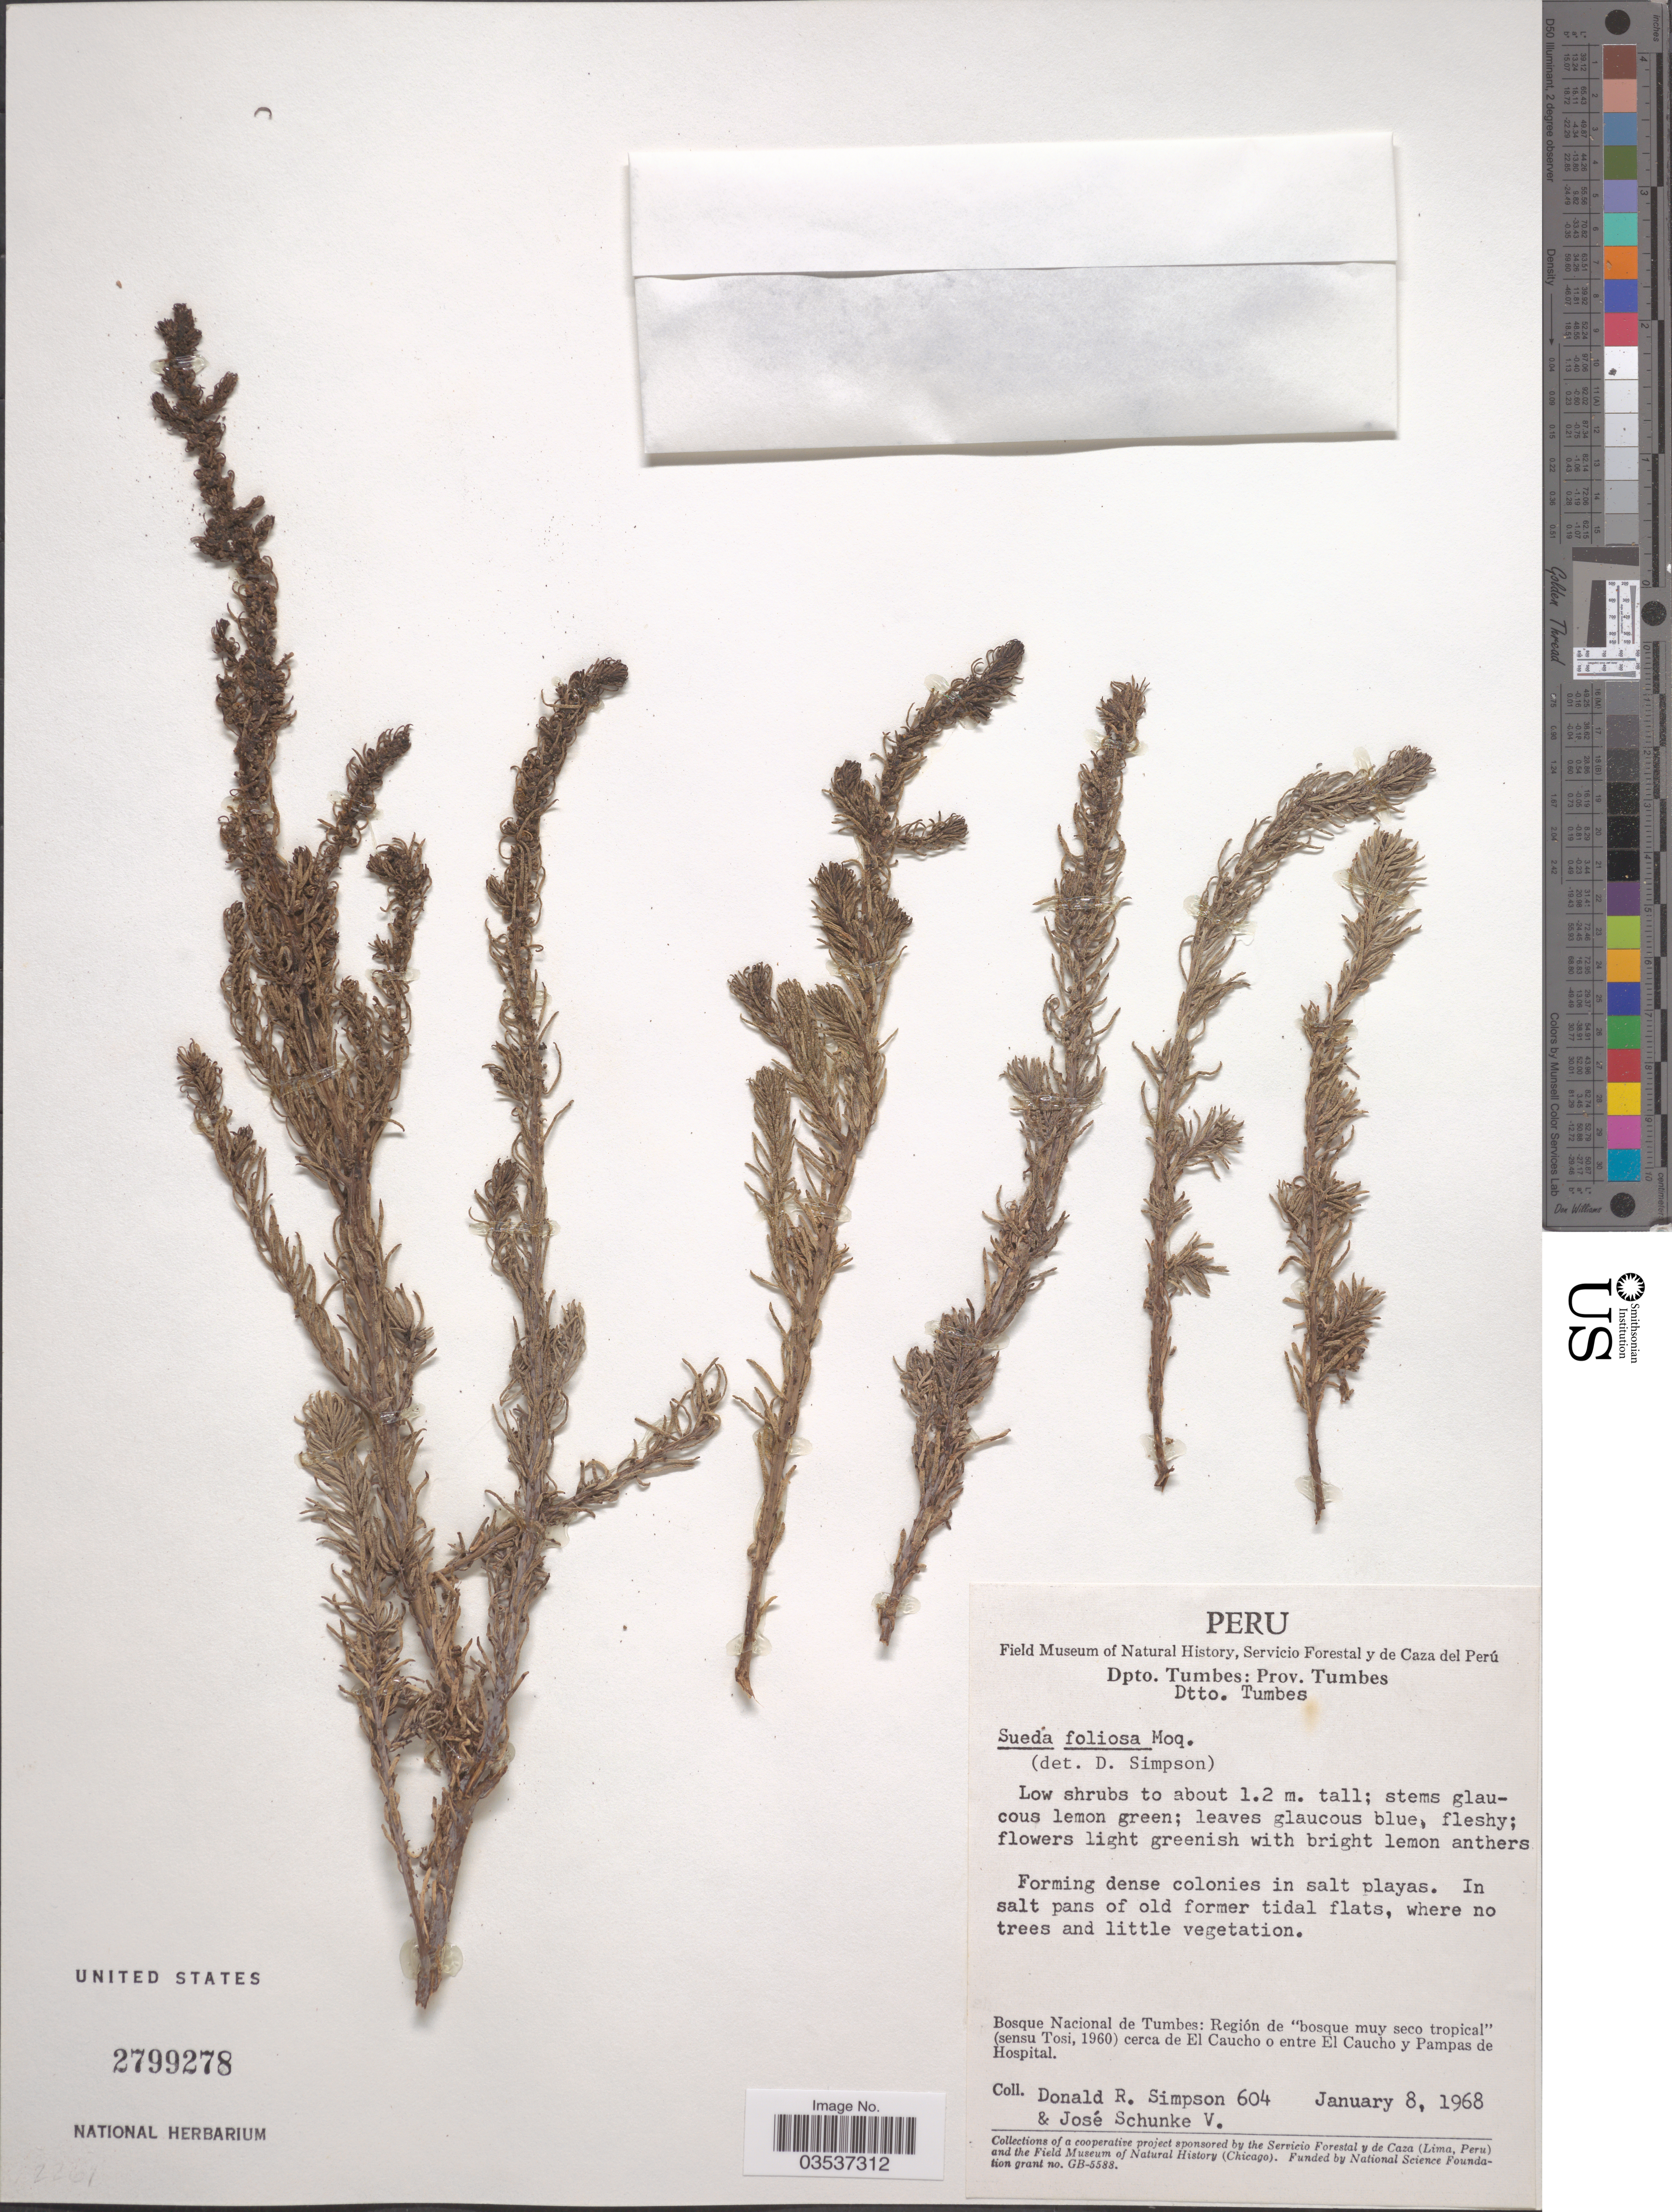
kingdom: Plantae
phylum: Tracheophyta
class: Magnoliopsida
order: Caryophyllales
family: Amaranthaceae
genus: Suaeda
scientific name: Suaeda foliosa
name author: Moq.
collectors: D. R. Simpson & J. Schunke Vigo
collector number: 604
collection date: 1968-01-08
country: Peru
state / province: Tumbes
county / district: Tumbes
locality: Dpto. Tumbes: Prov. Tumbes. Dtto. Tumbes. Bosque National de Tumbes: Región de "bosque muy seco tropical" cerca de El Caucho o entre El Caucho y Pampas de Hospital.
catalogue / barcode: US 2799278